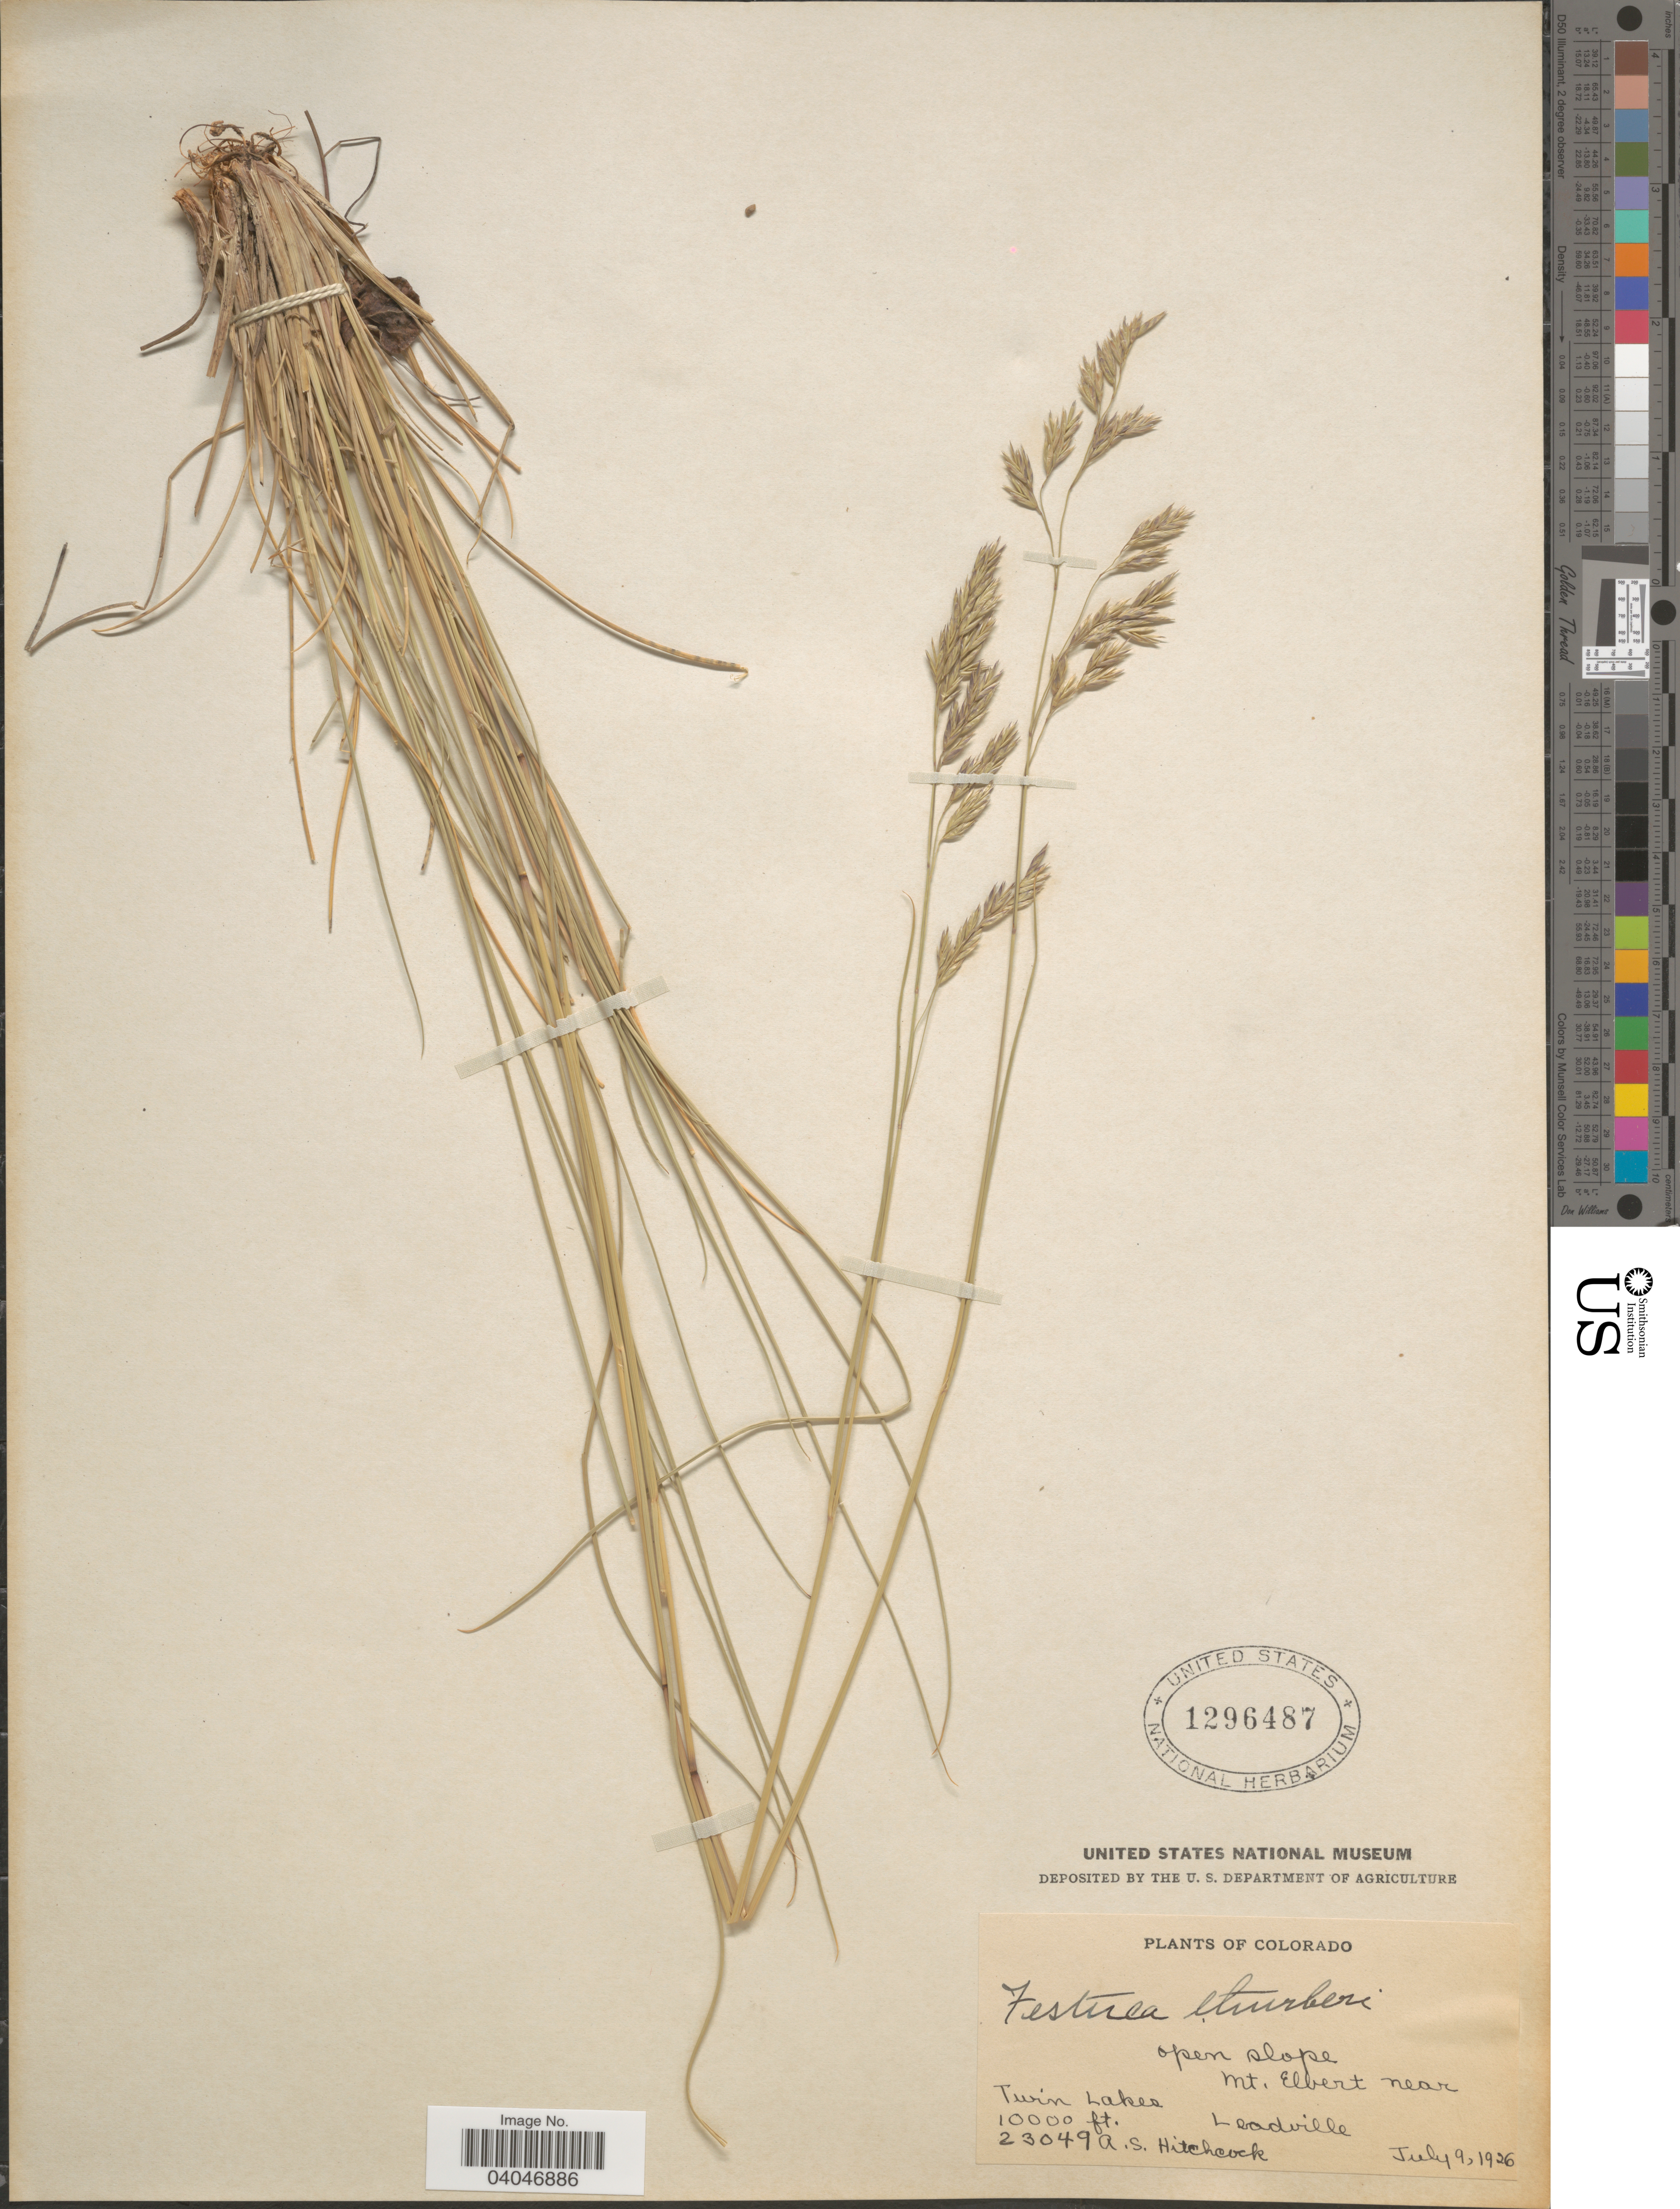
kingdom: Plantae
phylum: Tracheophyta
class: Liliopsida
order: Poales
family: Poaceae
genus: Festuca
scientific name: Festuca thurberi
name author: Vasey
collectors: A. S. Hitchcock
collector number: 23049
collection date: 1926-07-09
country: United States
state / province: Colorado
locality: Mt. Elbert near Twin Lakes. Leadville.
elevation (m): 3048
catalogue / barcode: US 1296487